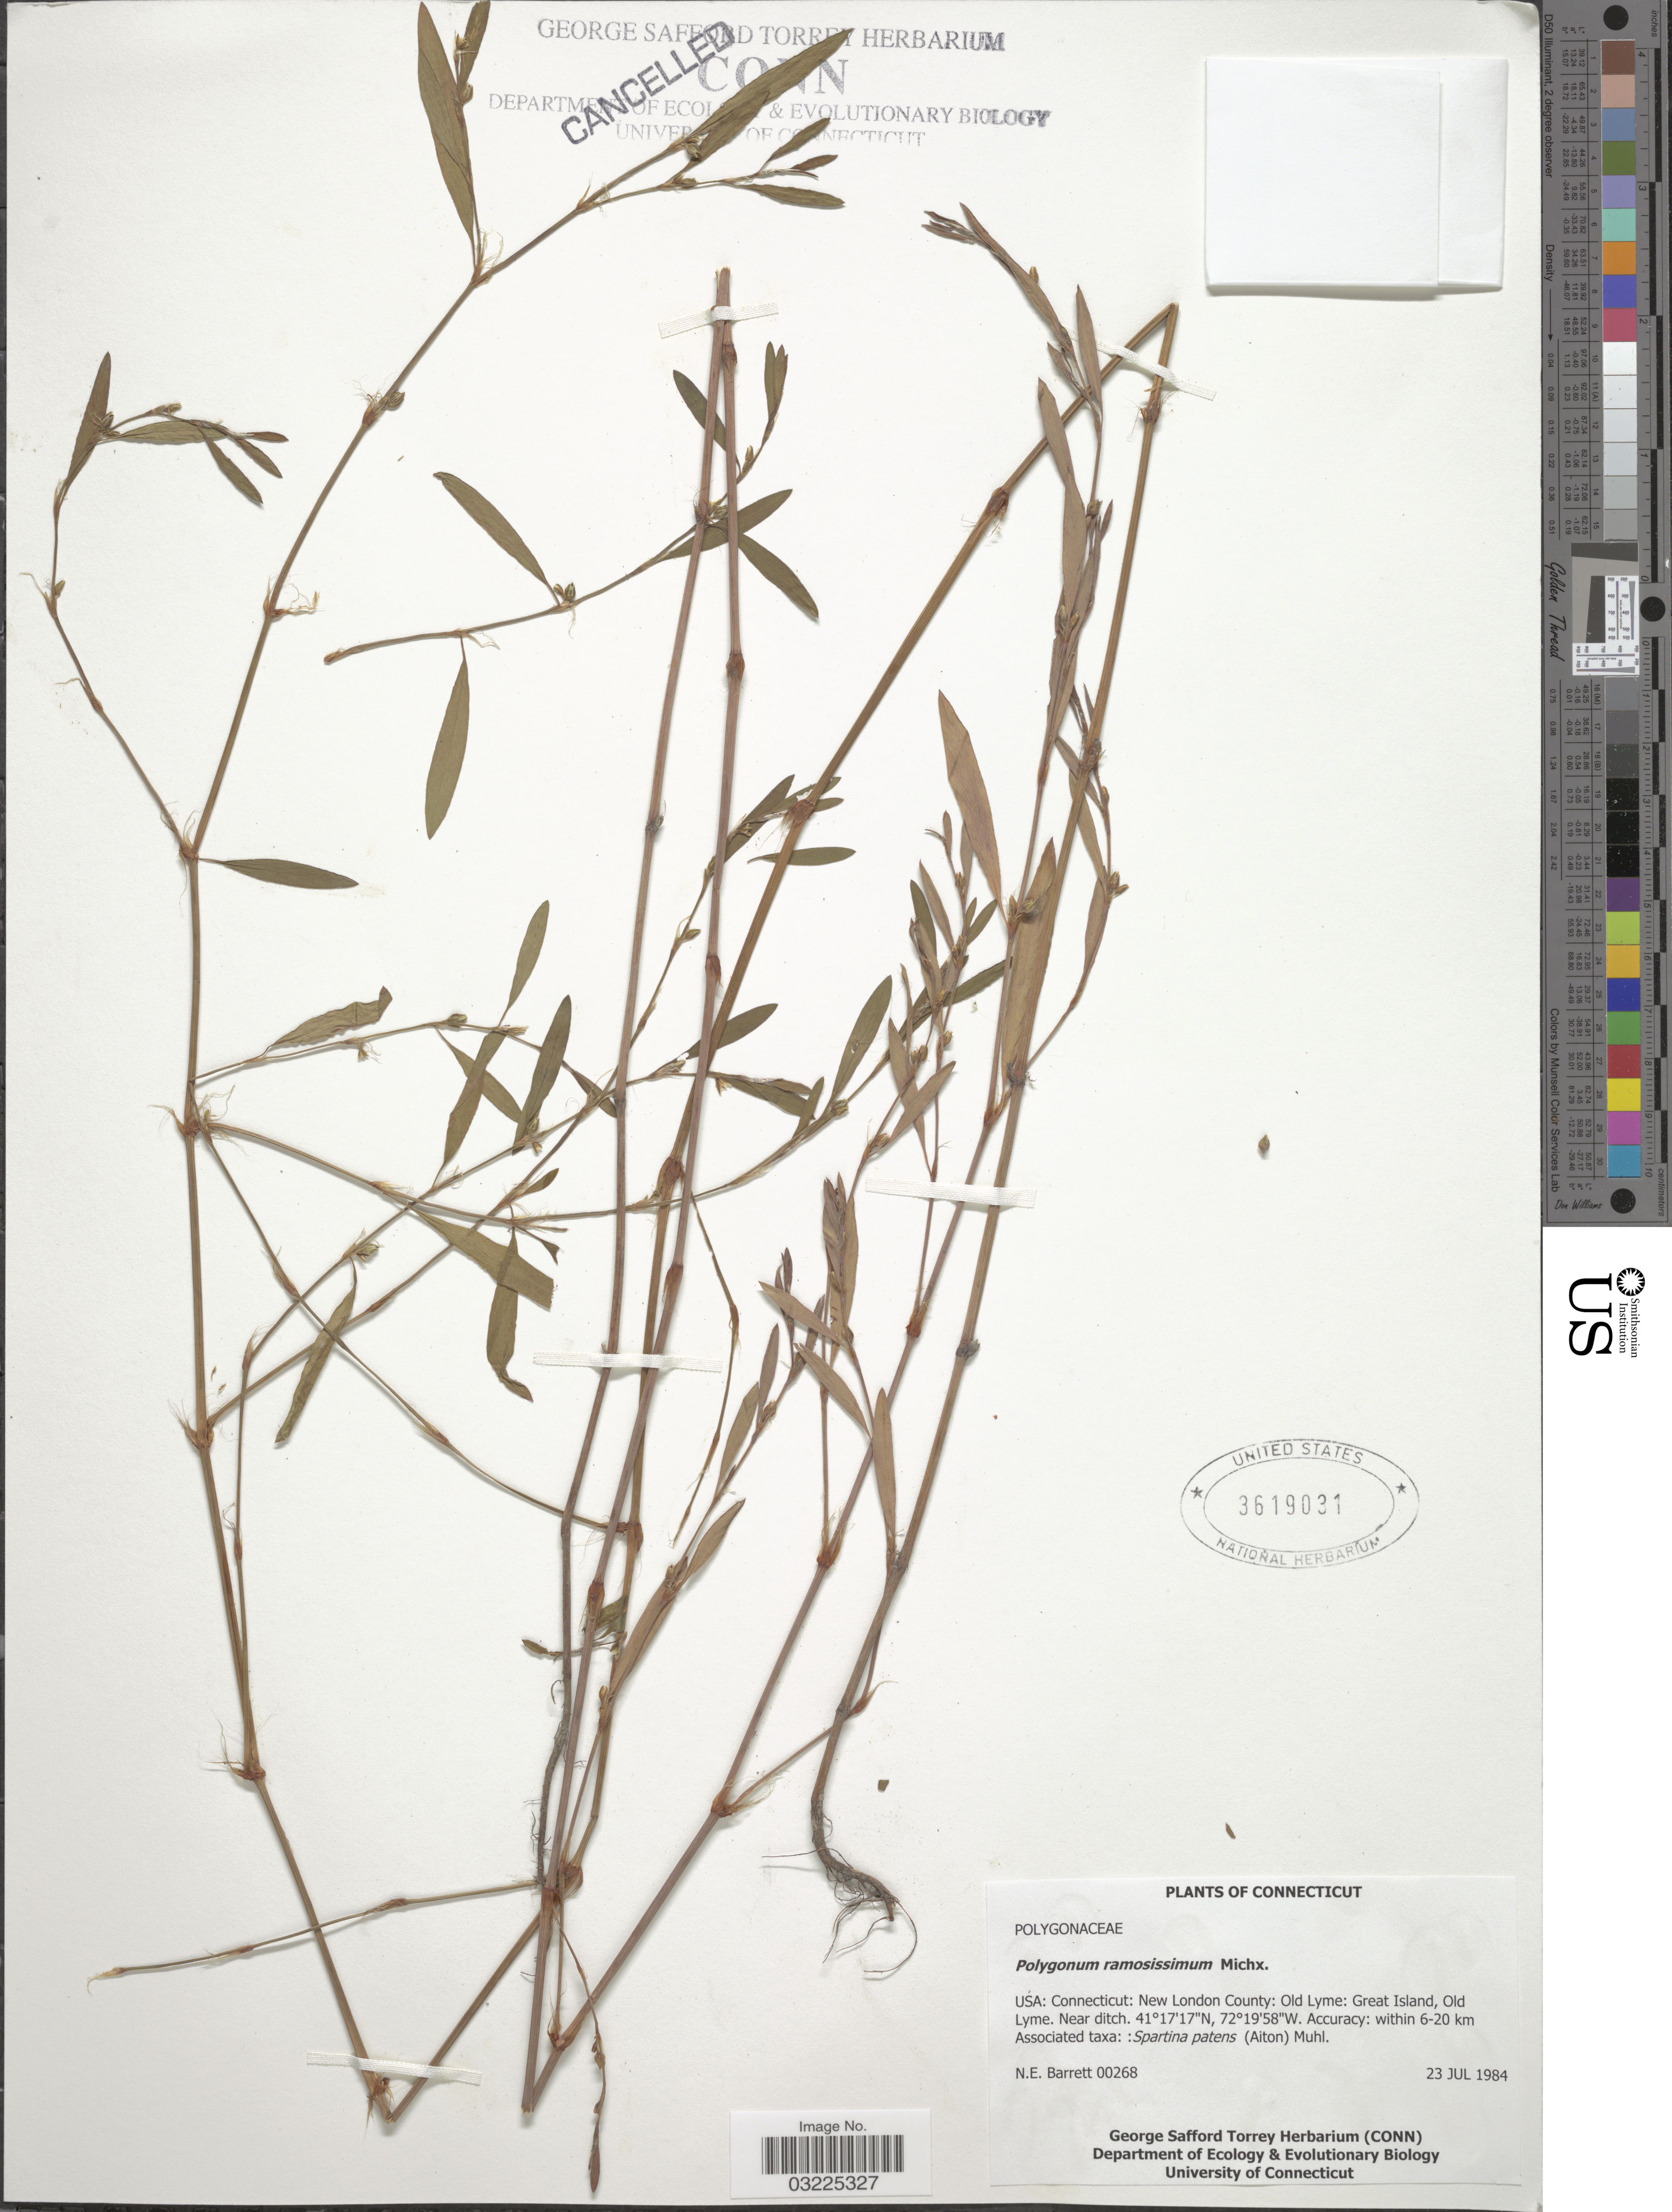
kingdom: Plantae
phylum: Tracheophyta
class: Magnoliopsida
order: Caryophyllales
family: Polygonaceae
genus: Polygonum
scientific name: Polygonum ramosissimum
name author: Michx.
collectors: N. Barrett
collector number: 00268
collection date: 1984-07-23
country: United States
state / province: Connecticut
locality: USA: New London County: Old Lyme: Great Island, Old Lyme. Near ditch.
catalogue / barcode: US 3619031